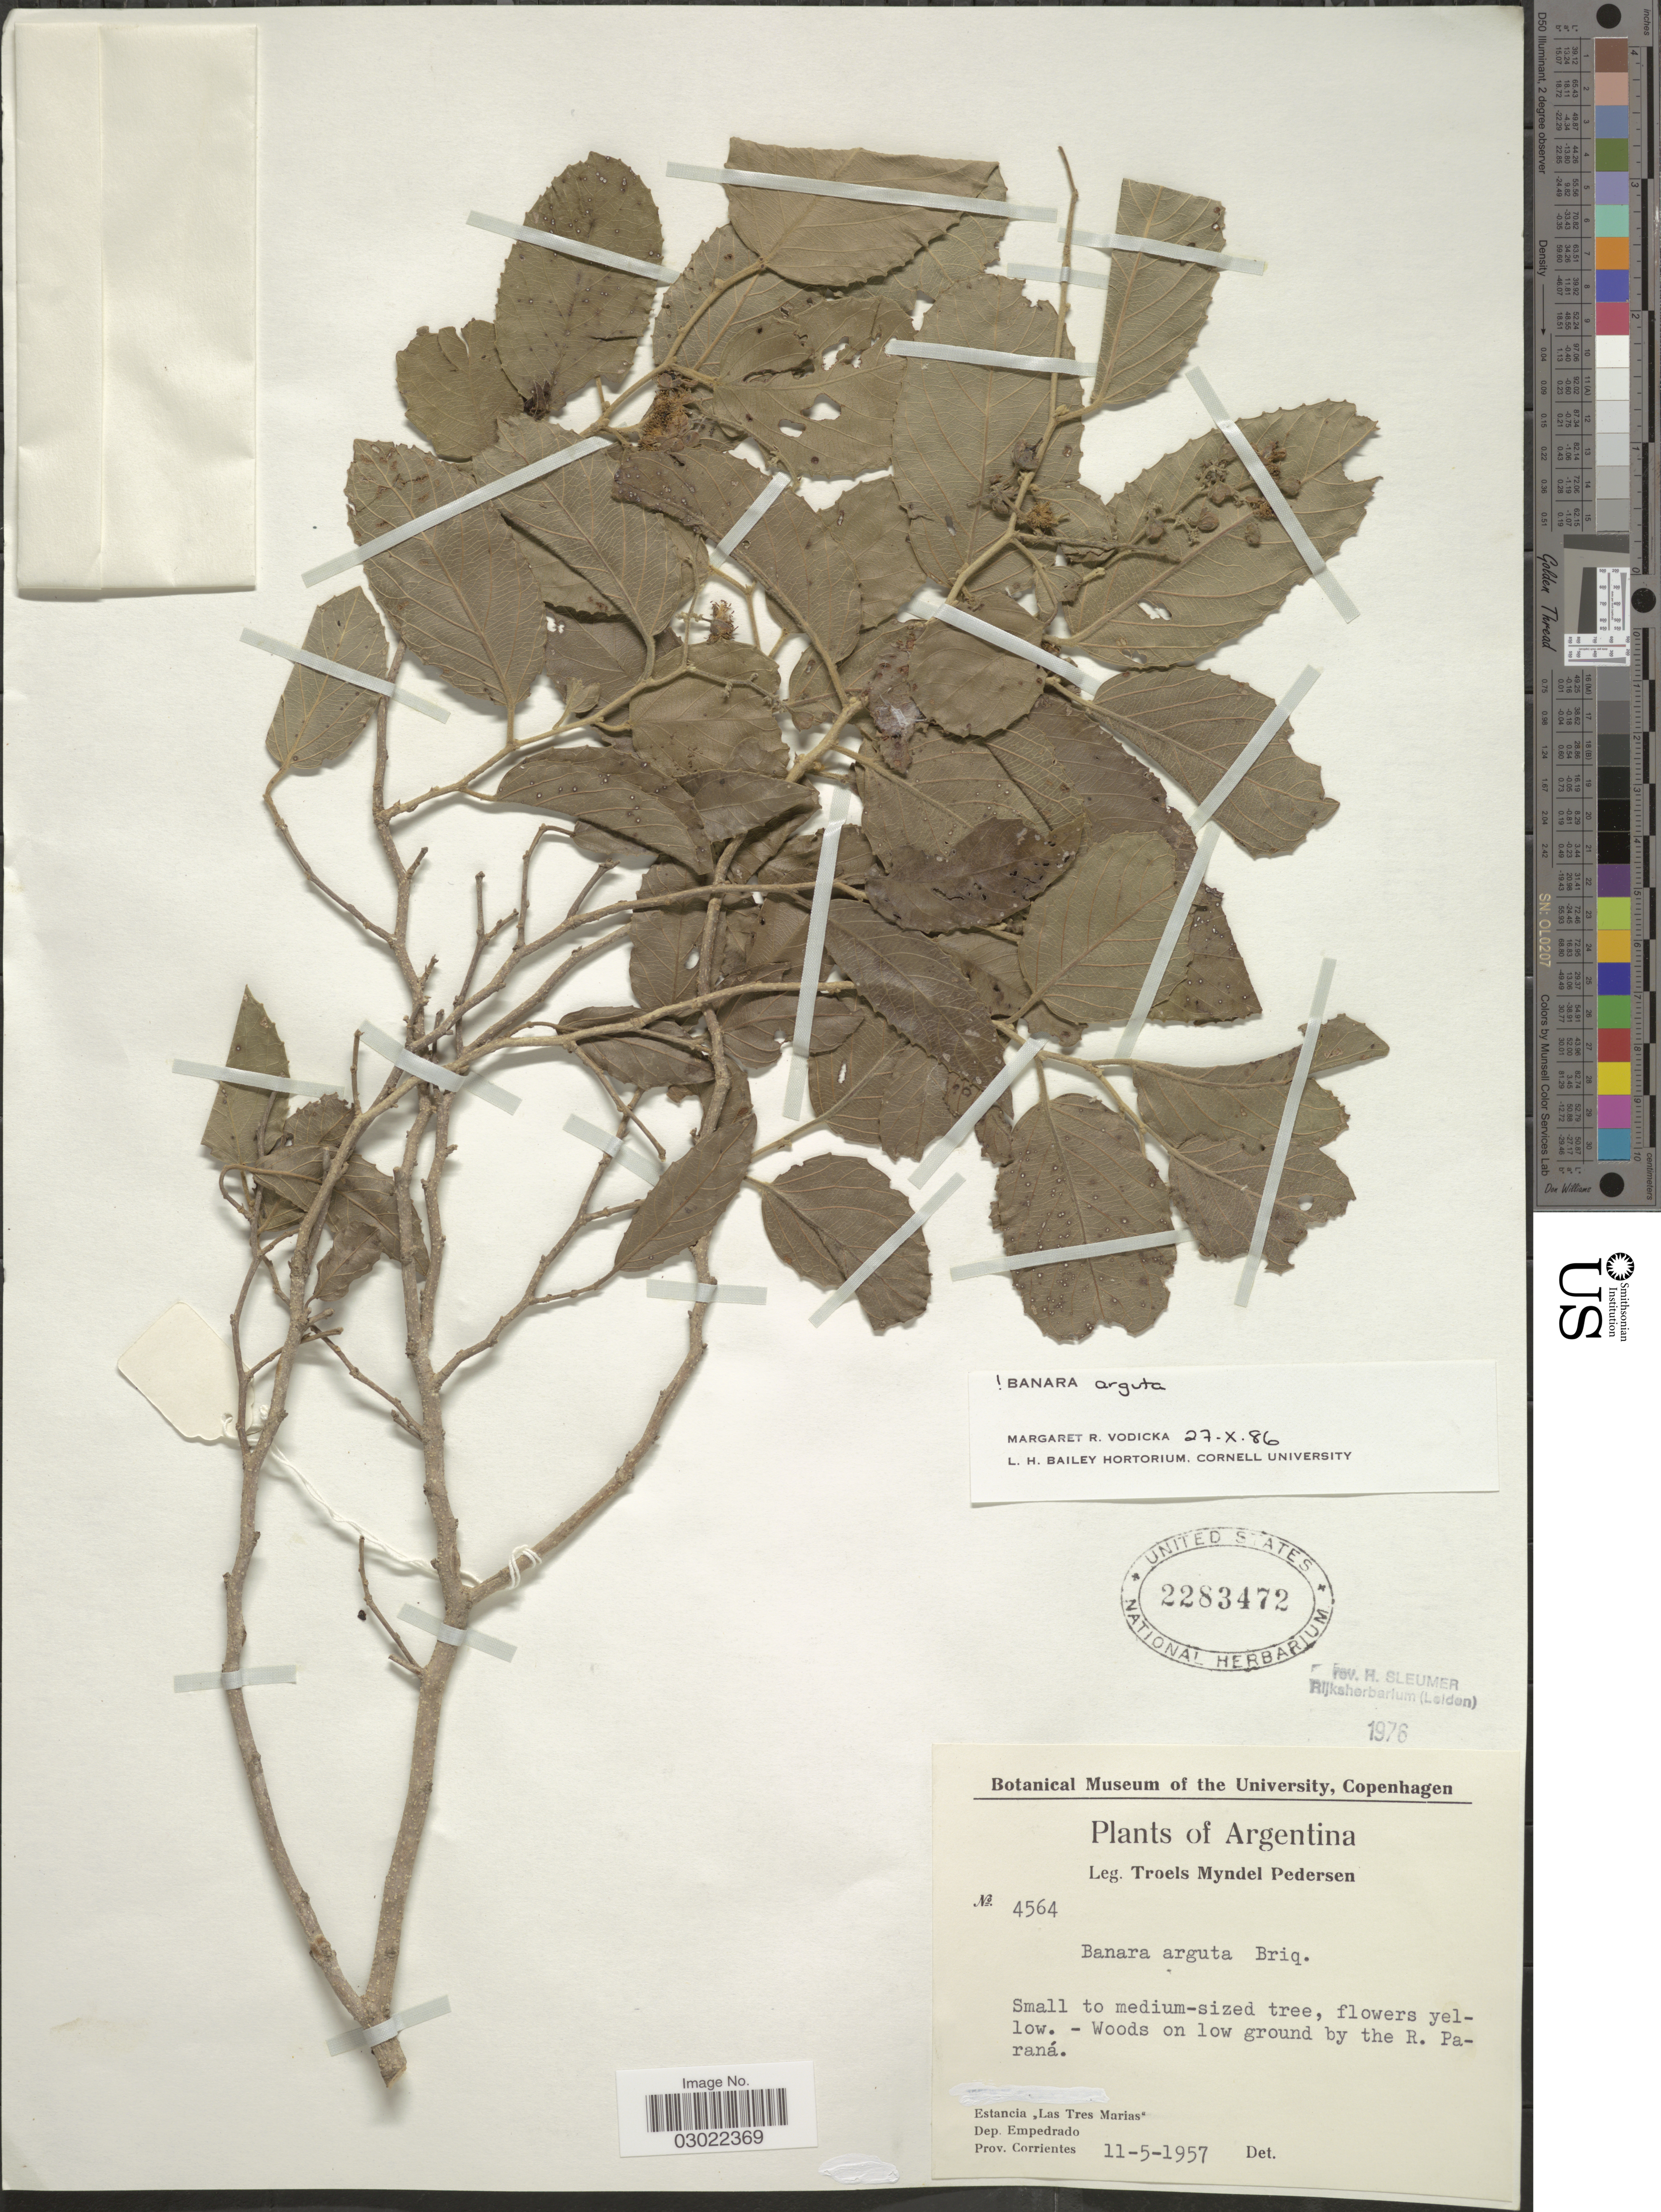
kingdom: Plantae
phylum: Tracheophyta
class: Magnoliopsida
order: Malpighiales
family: Salicaceae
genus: Banara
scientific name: Banara arguta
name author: Briq.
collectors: T. Pederson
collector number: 4564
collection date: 1957-05-11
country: Argentina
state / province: Corrientes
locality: By the R. Paraná. Estancia, Las Tres Marias. Dep. Empedrado. Prov. Corrientes.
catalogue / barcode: US 2283472